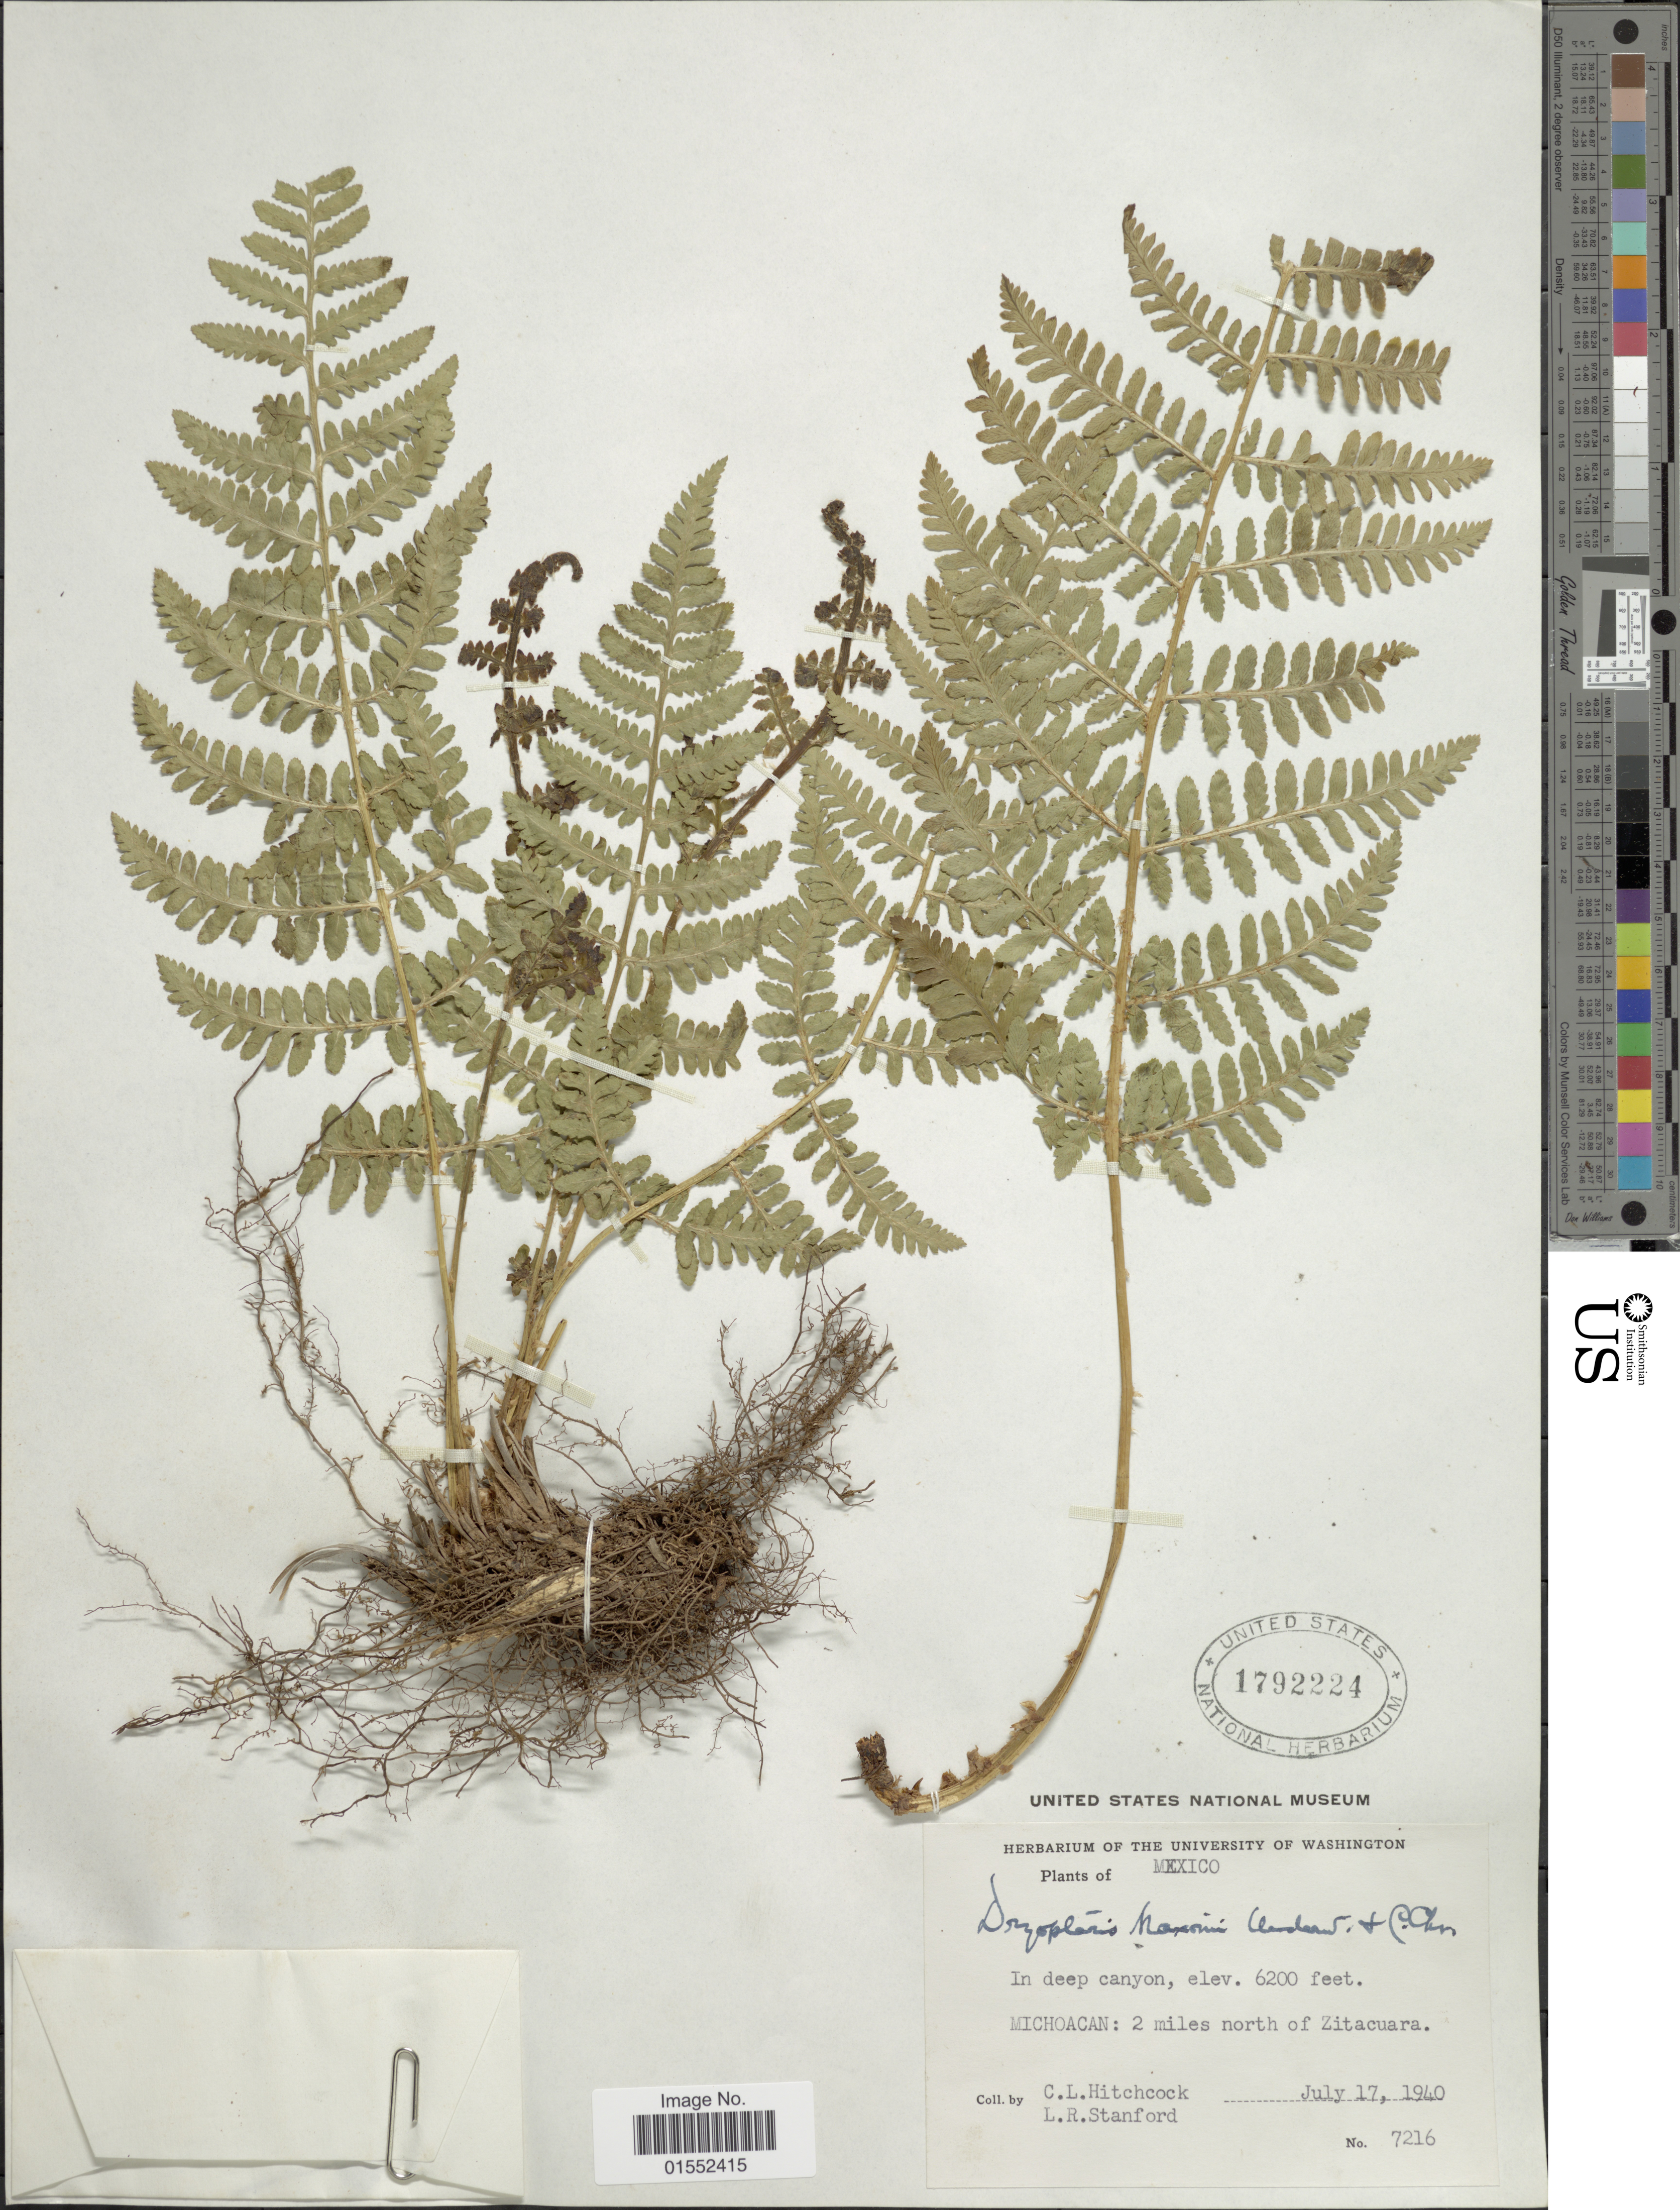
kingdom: Plantae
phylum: Tracheophyta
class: Polypodiopsida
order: Polypodiales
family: Dryopteridaceae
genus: Dryopteris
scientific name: Dryopteris maxonii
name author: Underw. & C. Chr.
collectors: C. L. Hitchcock & L. R. Stanford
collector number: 7216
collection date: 1940-07-17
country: Mexico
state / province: Michoacán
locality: Mexico. Michoacan: 2 miles north of Zitacuara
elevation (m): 1890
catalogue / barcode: US 1792224